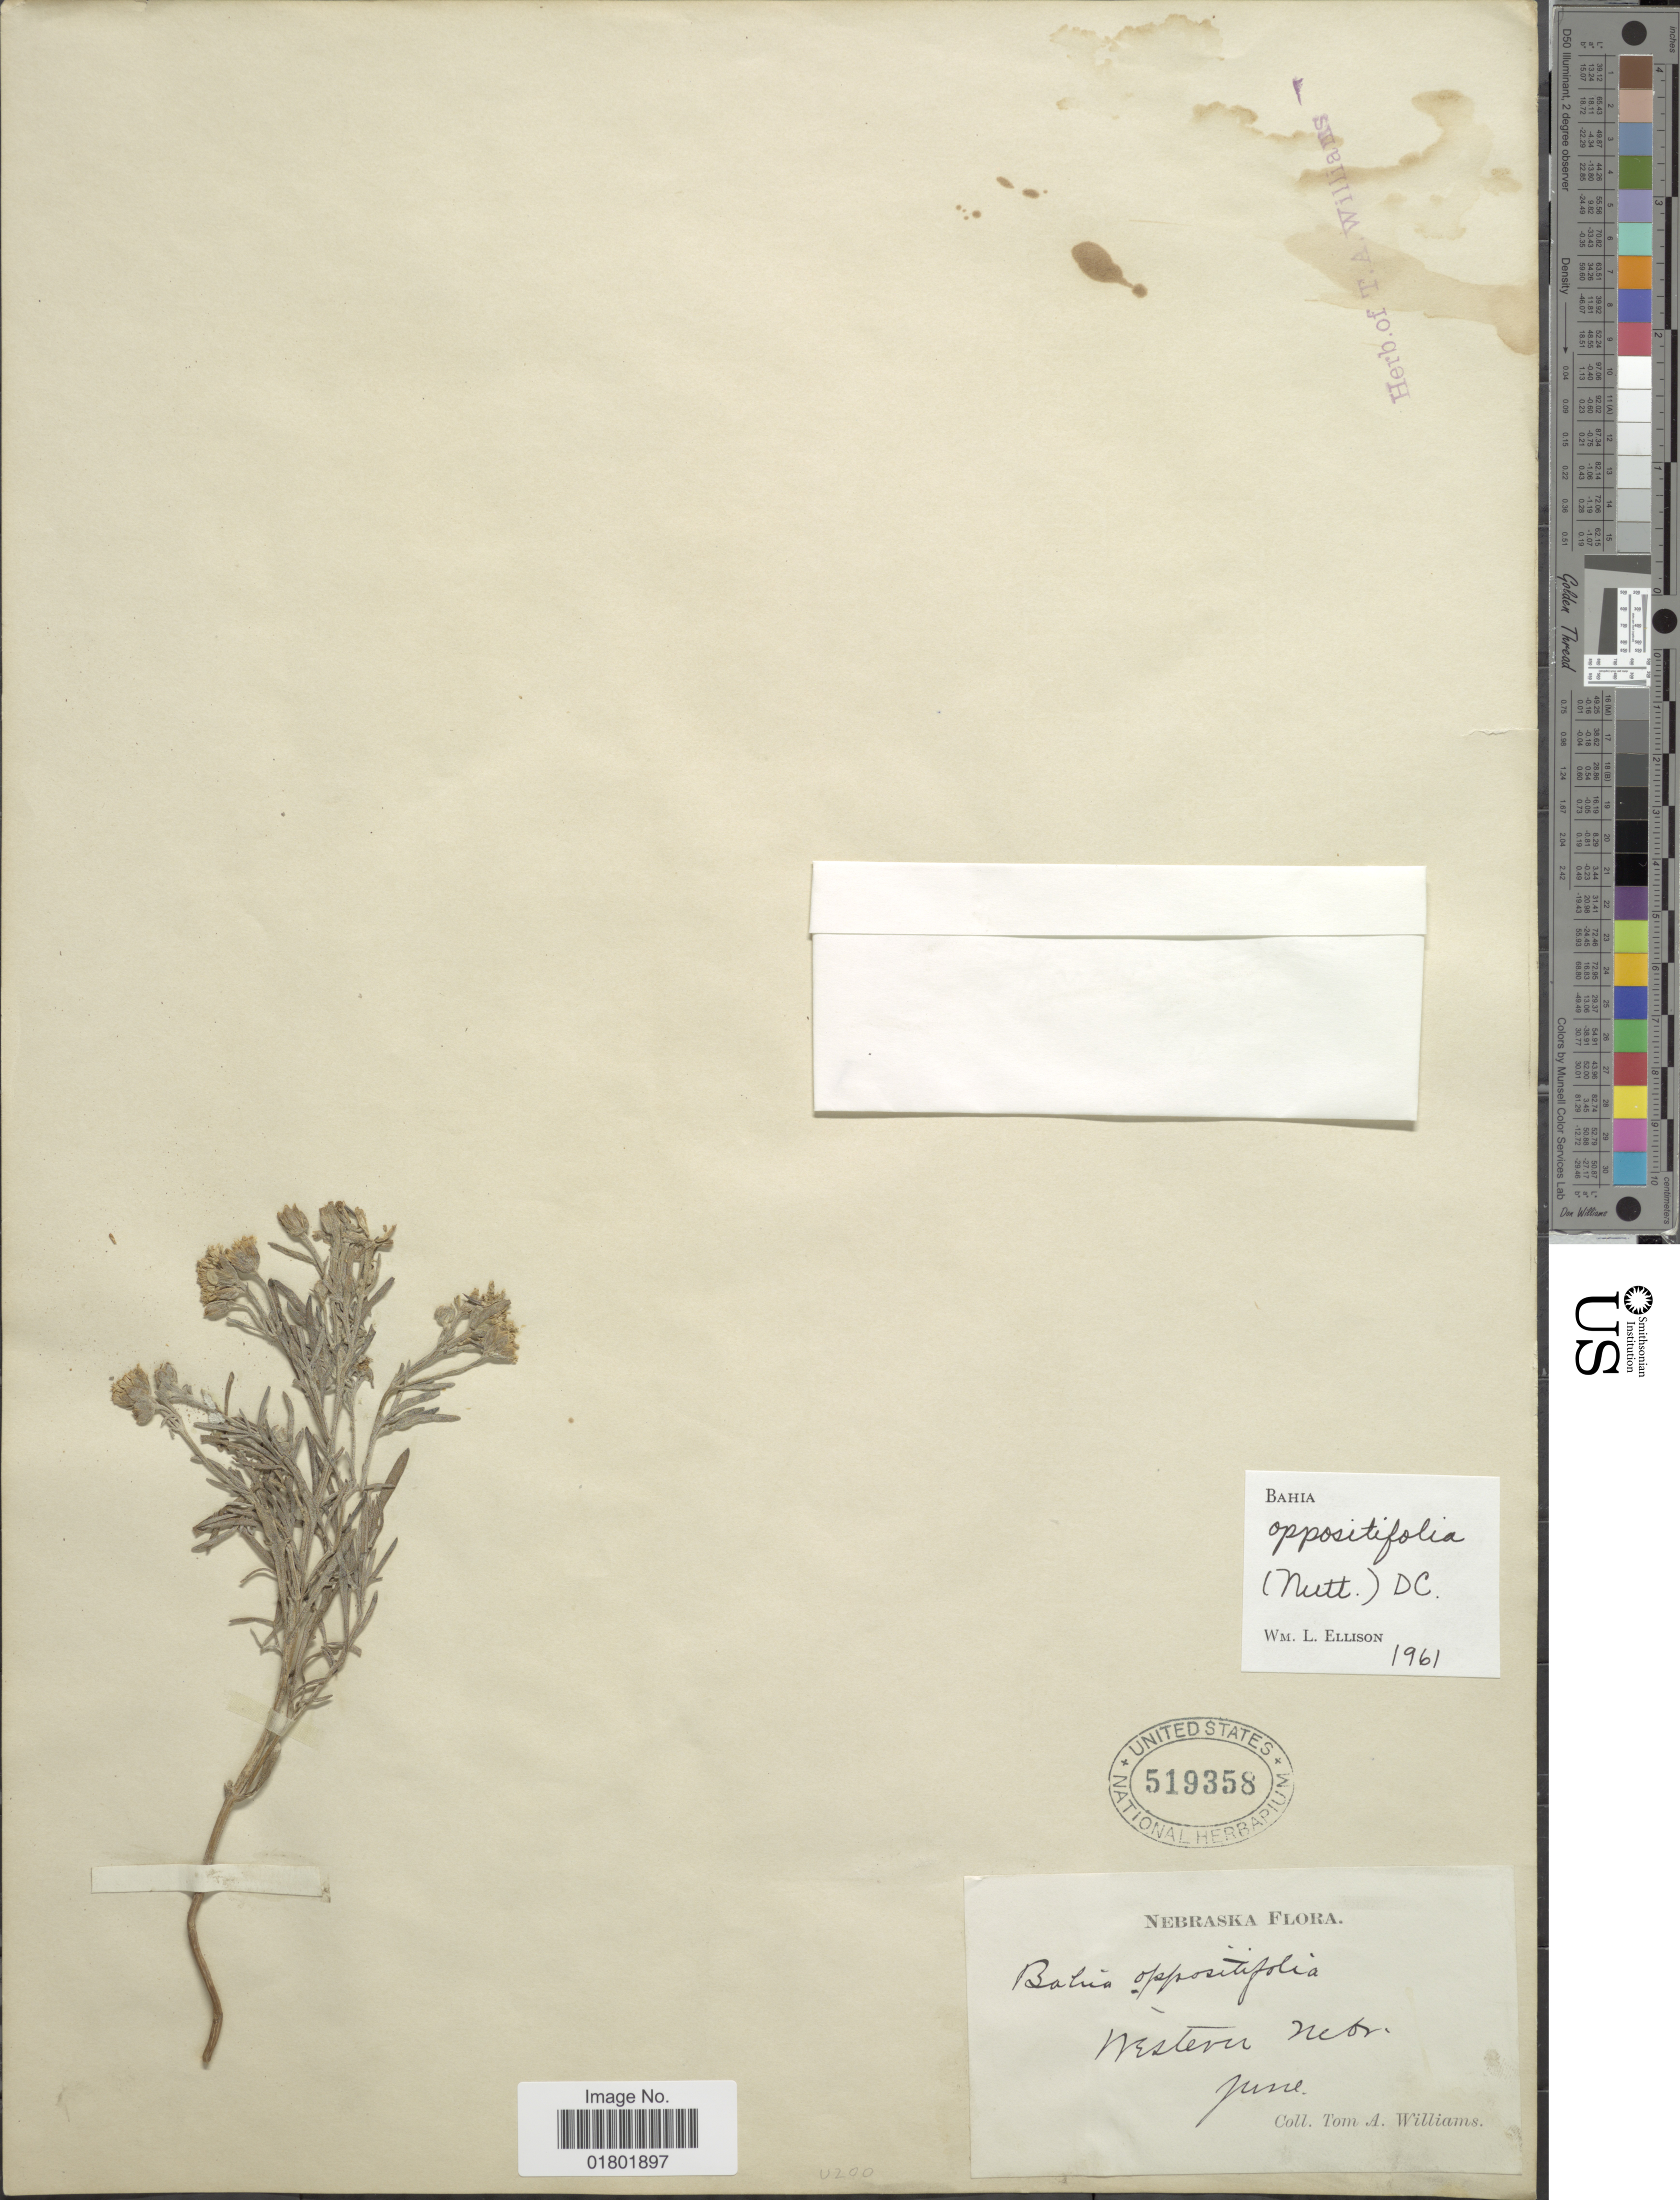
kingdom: Plantae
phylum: Tracheophyta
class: Magnoliopsida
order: Asterales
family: Asteraceae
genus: Bahia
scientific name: Bahia oppositifolia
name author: Nutt.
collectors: T. A. Williams (herbarium)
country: United States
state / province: Nebraska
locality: Western Nebr.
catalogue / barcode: US 519358